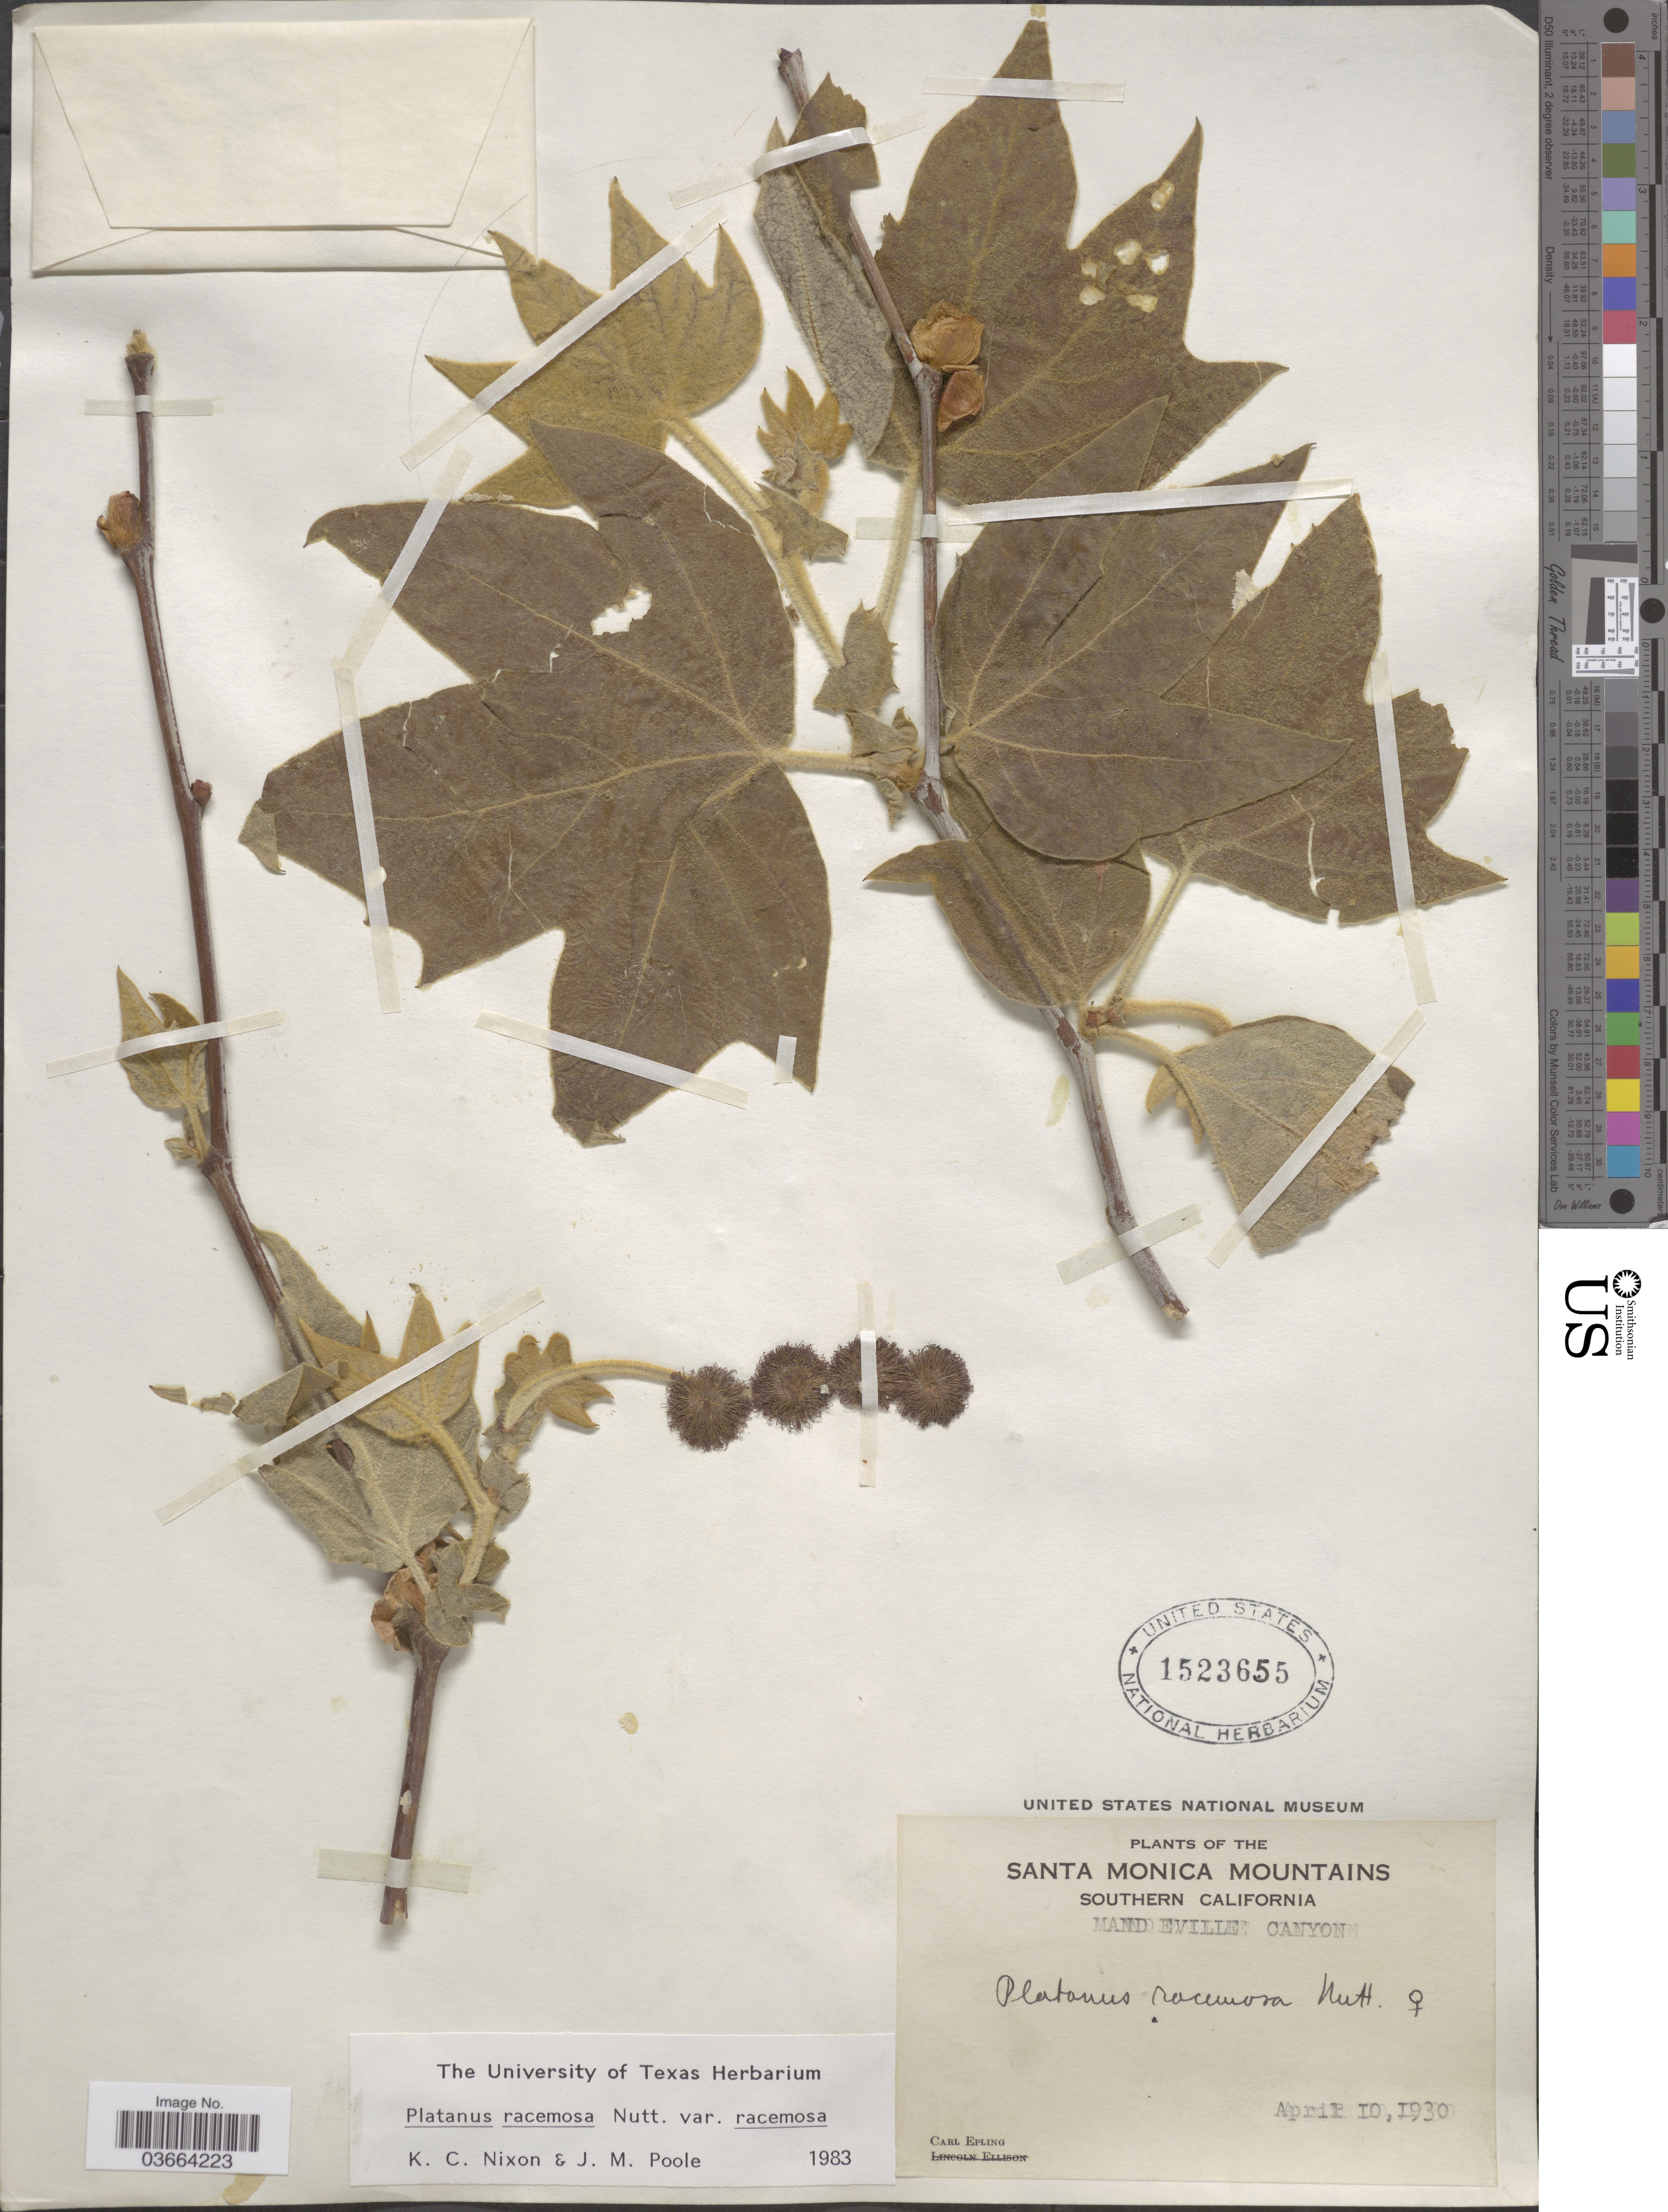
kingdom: Plantae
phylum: Tracheophyta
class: Magnoliopsida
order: Proteales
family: Platanaceae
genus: Platanus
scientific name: Platanus racemosa var. racemosa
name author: Nutt.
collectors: C. C. Epling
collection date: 1930-04-10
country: United States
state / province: California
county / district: Los Angeles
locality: Southern California. Santa Monica Mountains. Mandeville Canyon.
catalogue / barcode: US 1523655